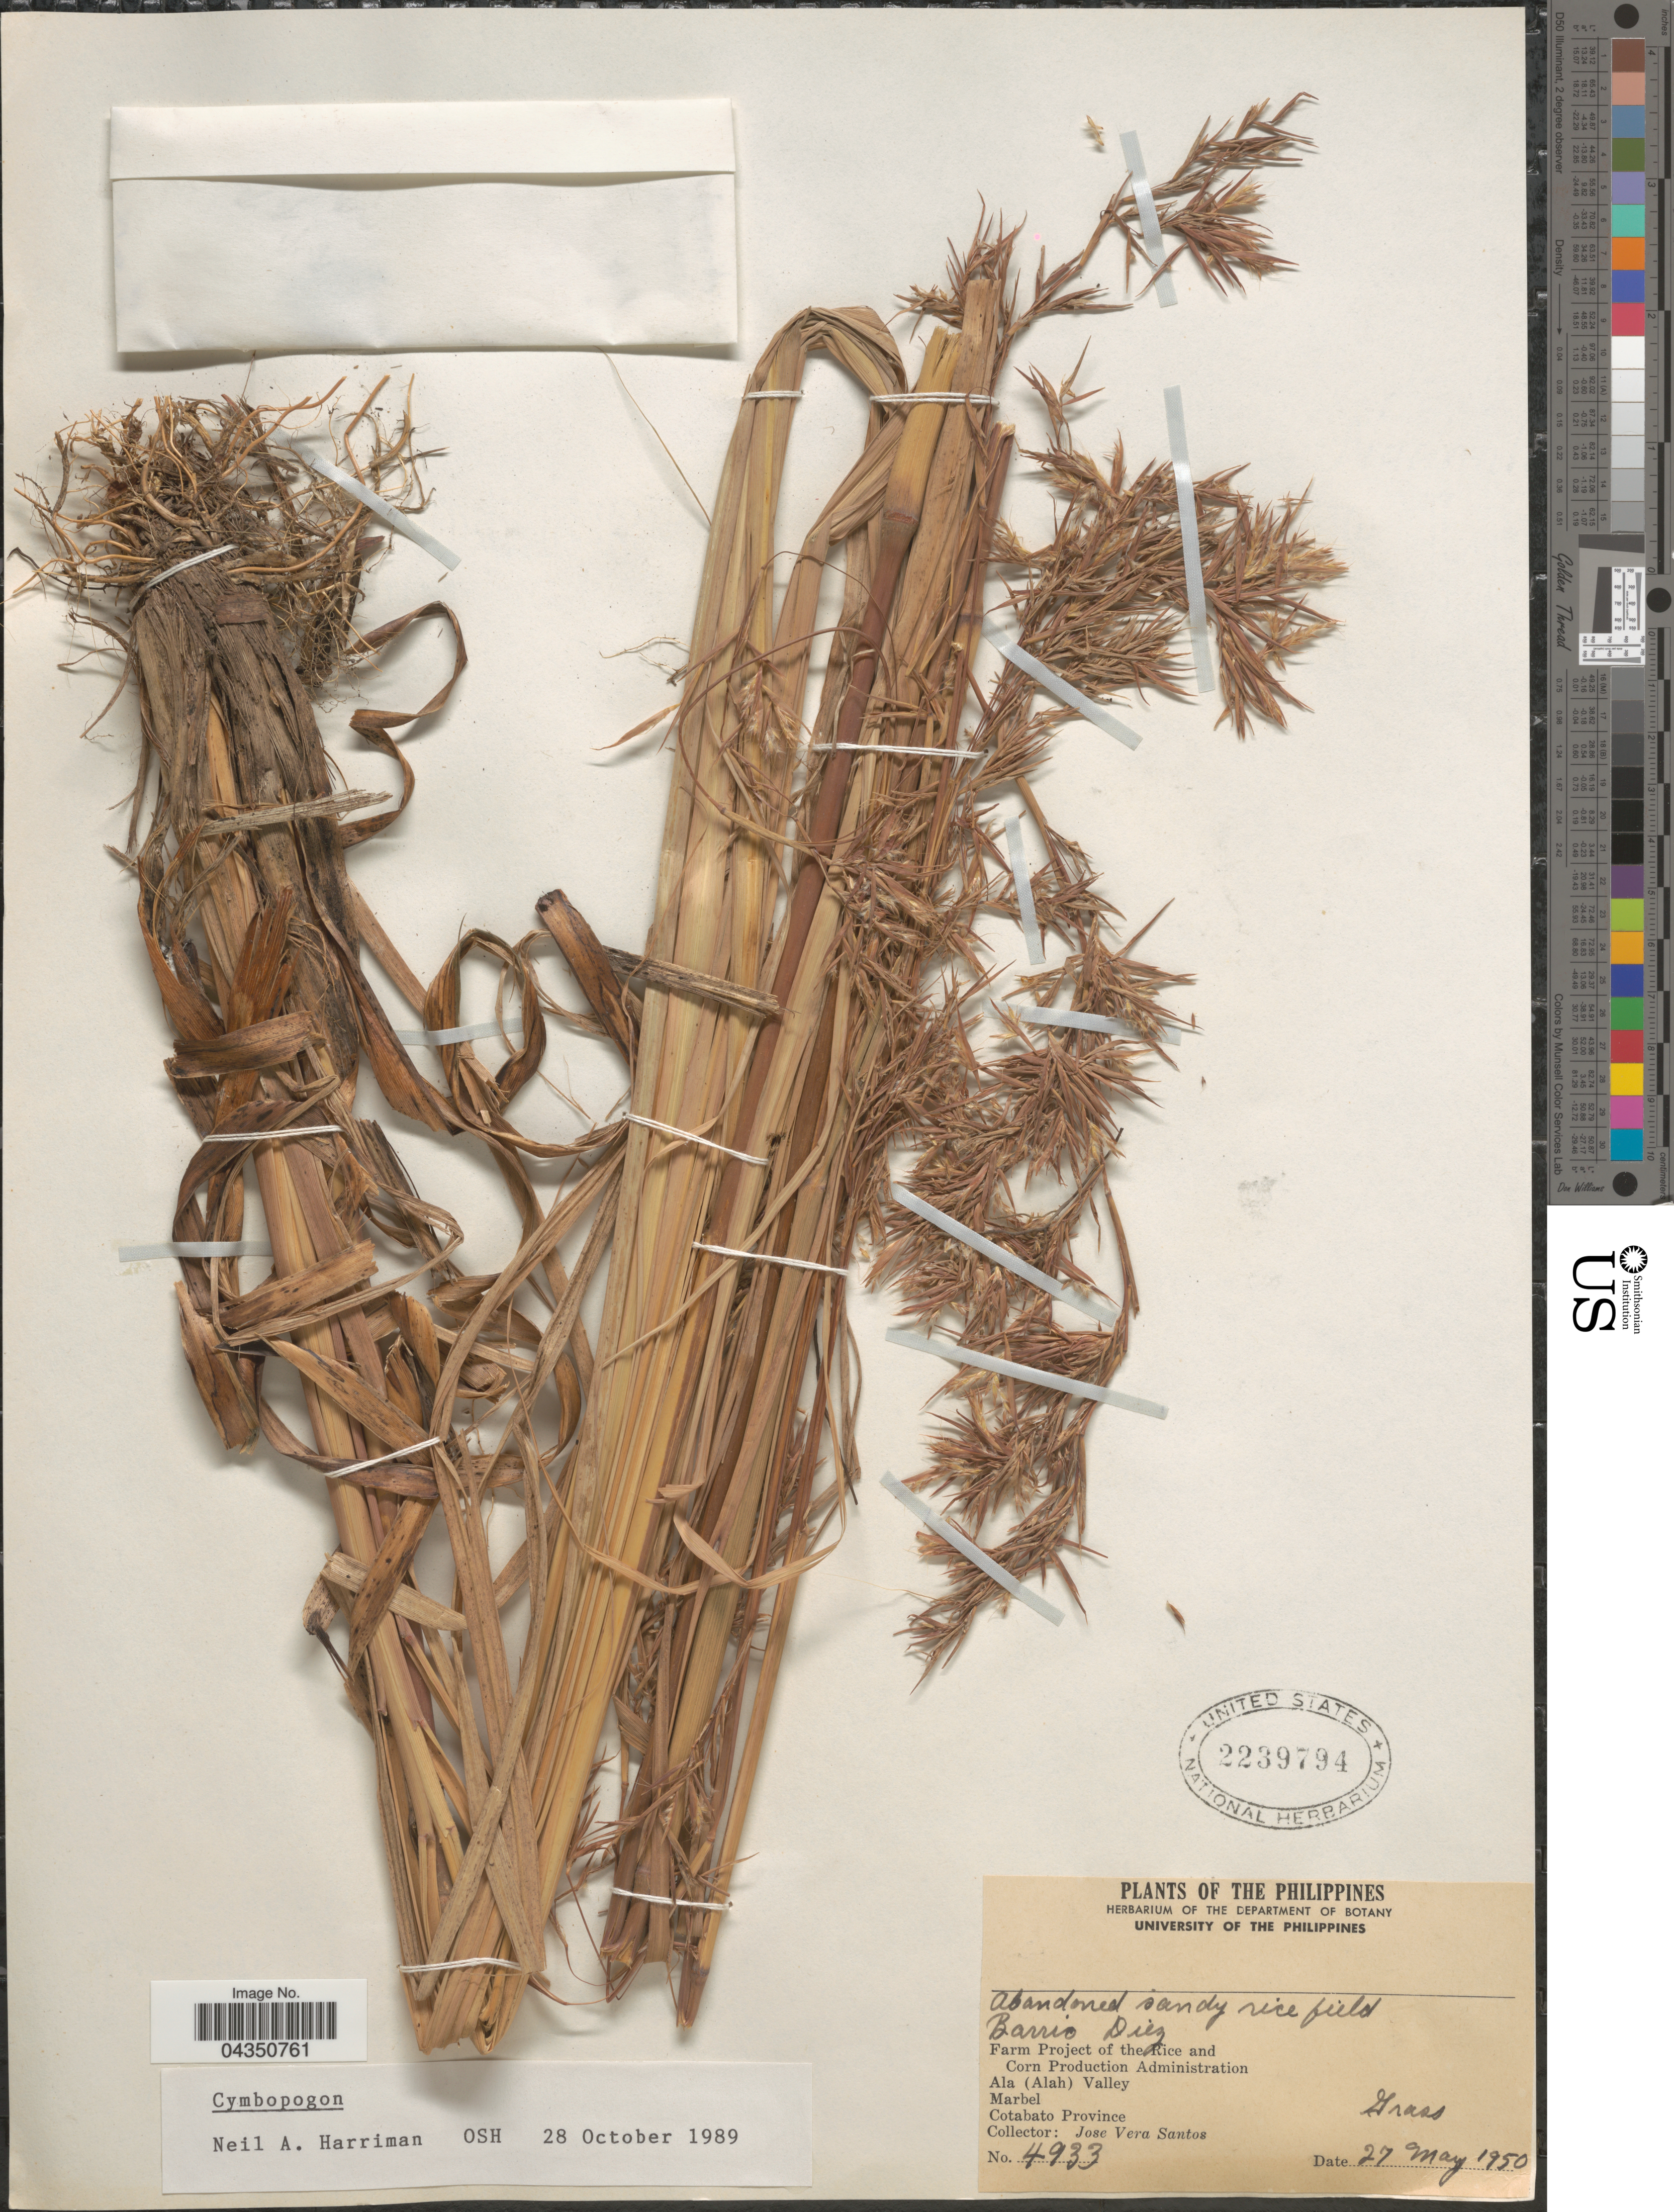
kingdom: Plantae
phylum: Tracheophyta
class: Liliopsida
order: Poales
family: Poaceae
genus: Cymbopogon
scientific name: Cymbopogon sp.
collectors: J. V. Santos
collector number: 4933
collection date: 1950-05-27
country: Philippines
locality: Barrio Diez. Farm Project of the Rice and Corn Production Administration. Ala (Alah) Valley. Marbel. Cotabato Province.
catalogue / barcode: US 2239794